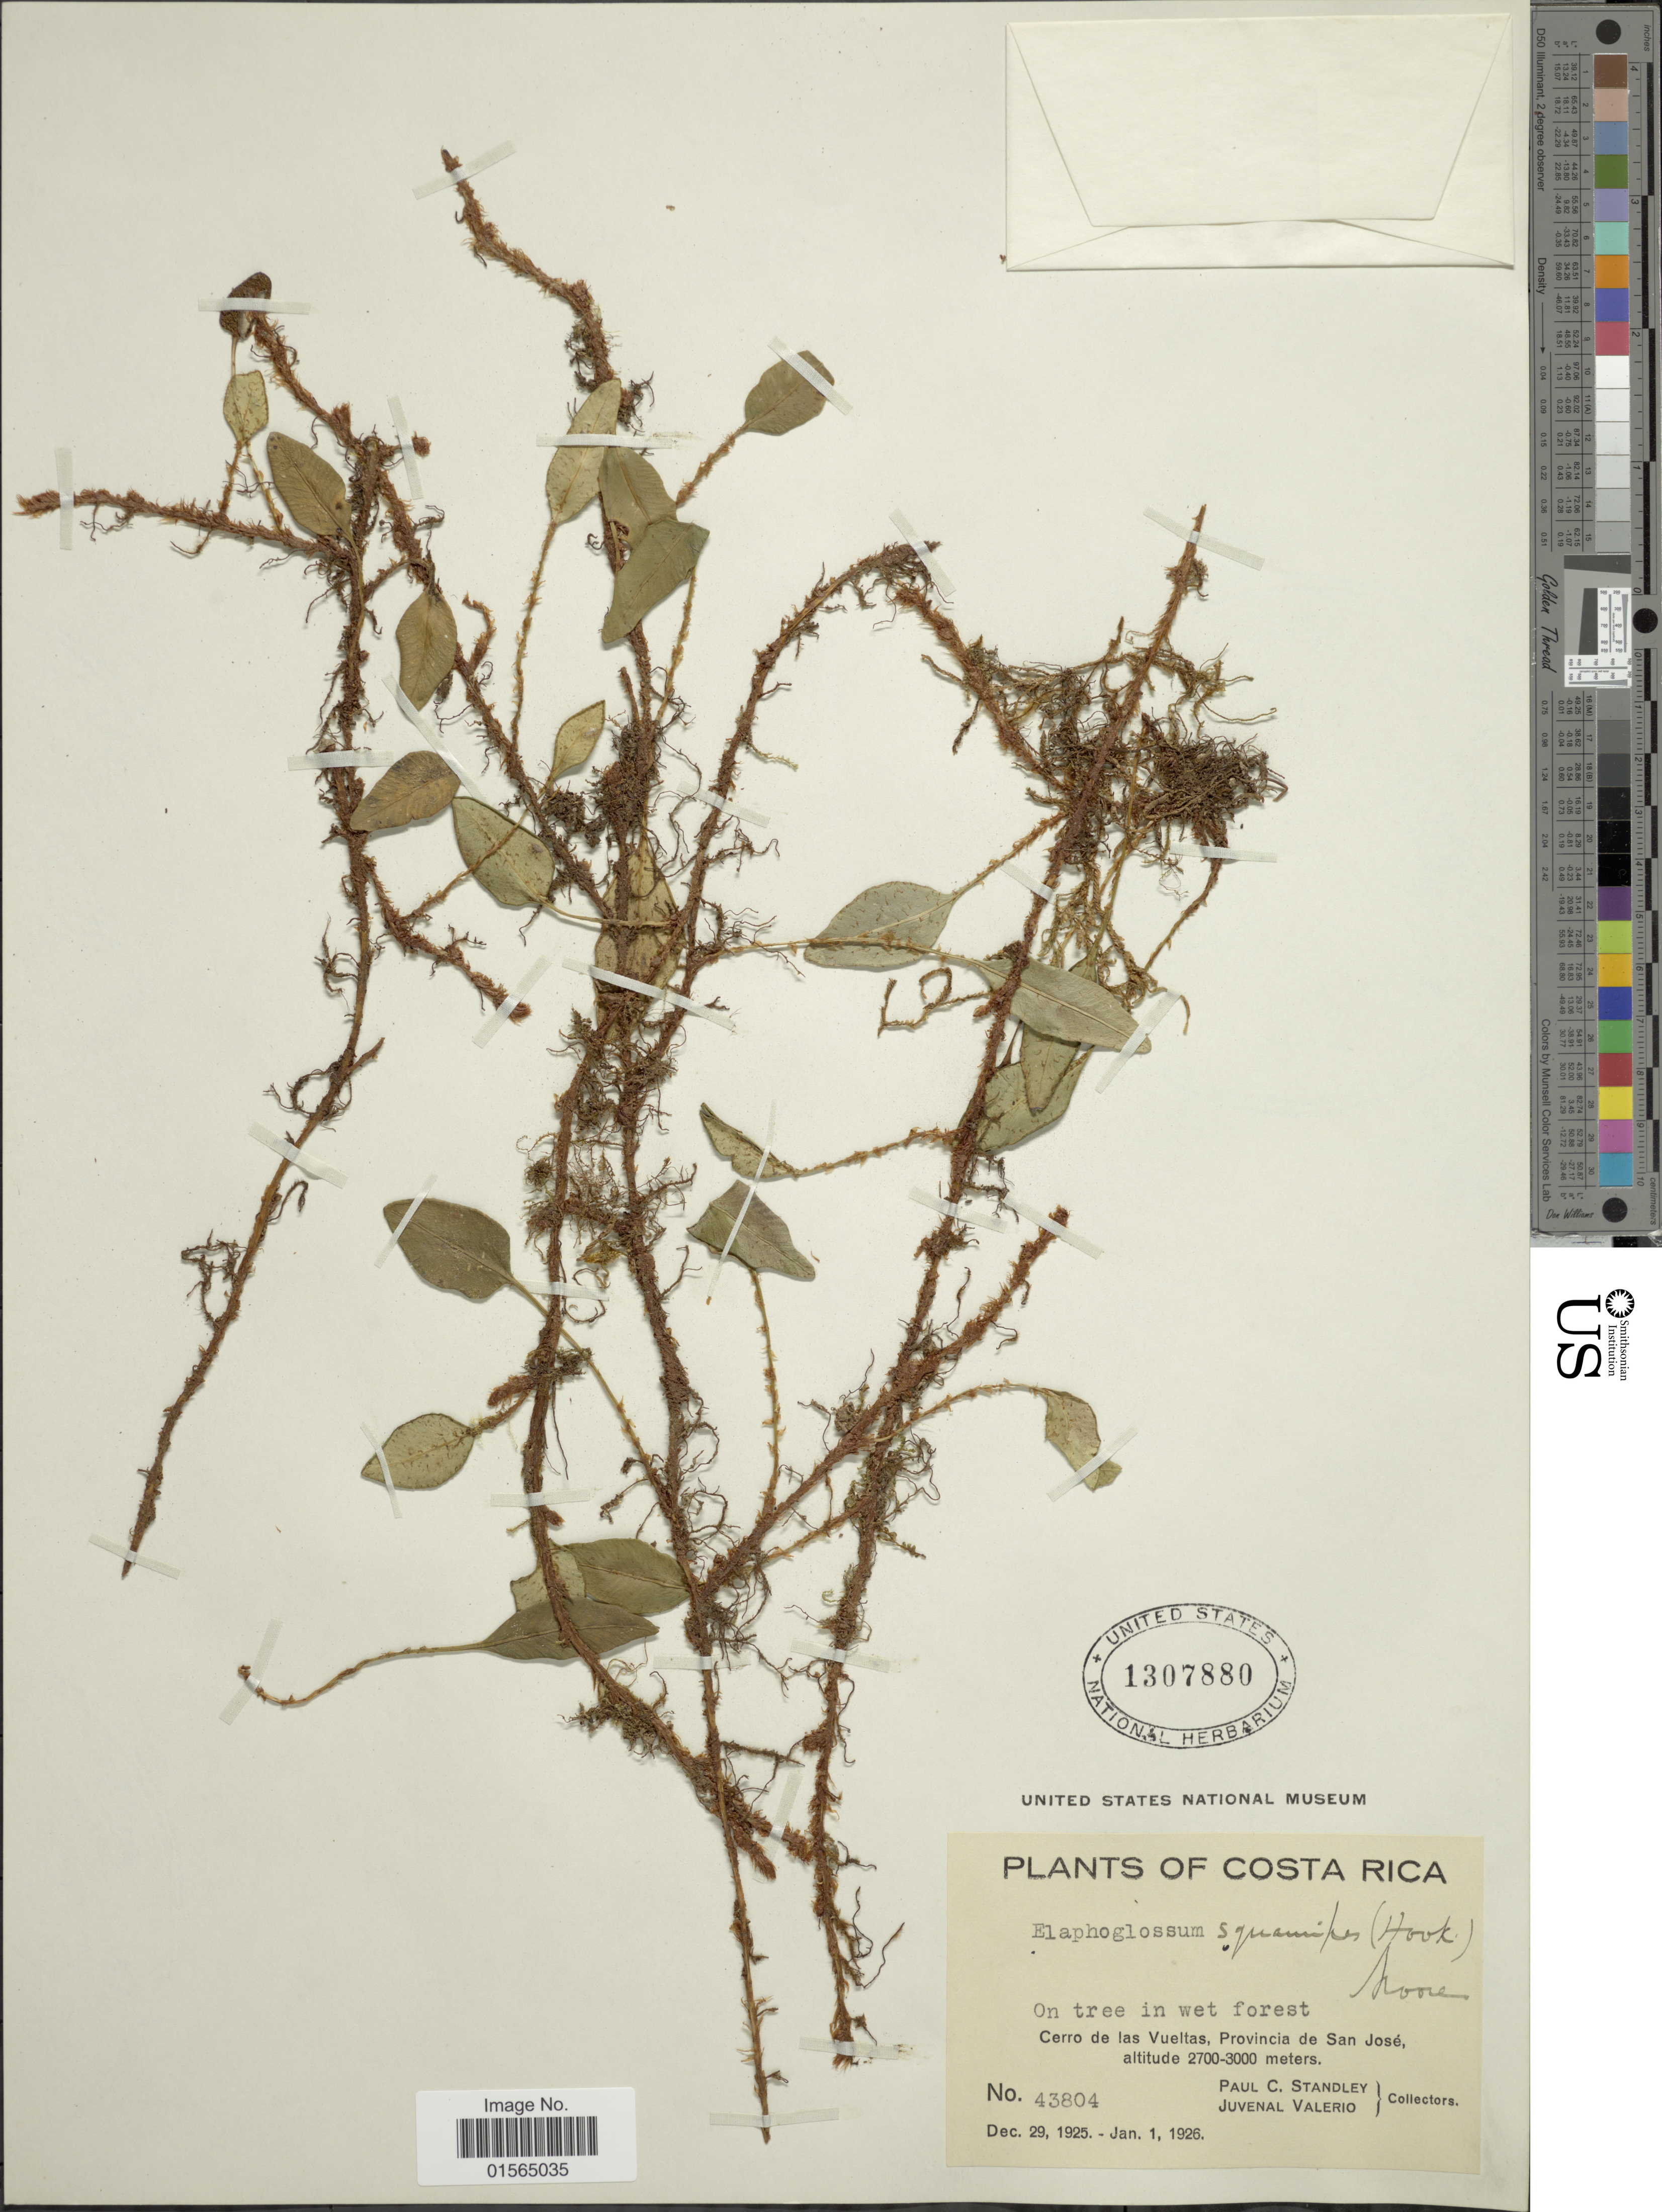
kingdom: Plantae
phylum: Tracheophyta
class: Polypodiopsida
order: Polypodiales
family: Dryopteridaceae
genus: Elaphoglossum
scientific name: Elaphoglossum squamipes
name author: (Hook.) T. Moore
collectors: P. C. Standley & J. Valerio R.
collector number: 43804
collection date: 1925-12-29/1926-01-01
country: Costa Rica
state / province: San José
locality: Cerro de las Vueltas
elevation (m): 2700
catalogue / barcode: US 1307880